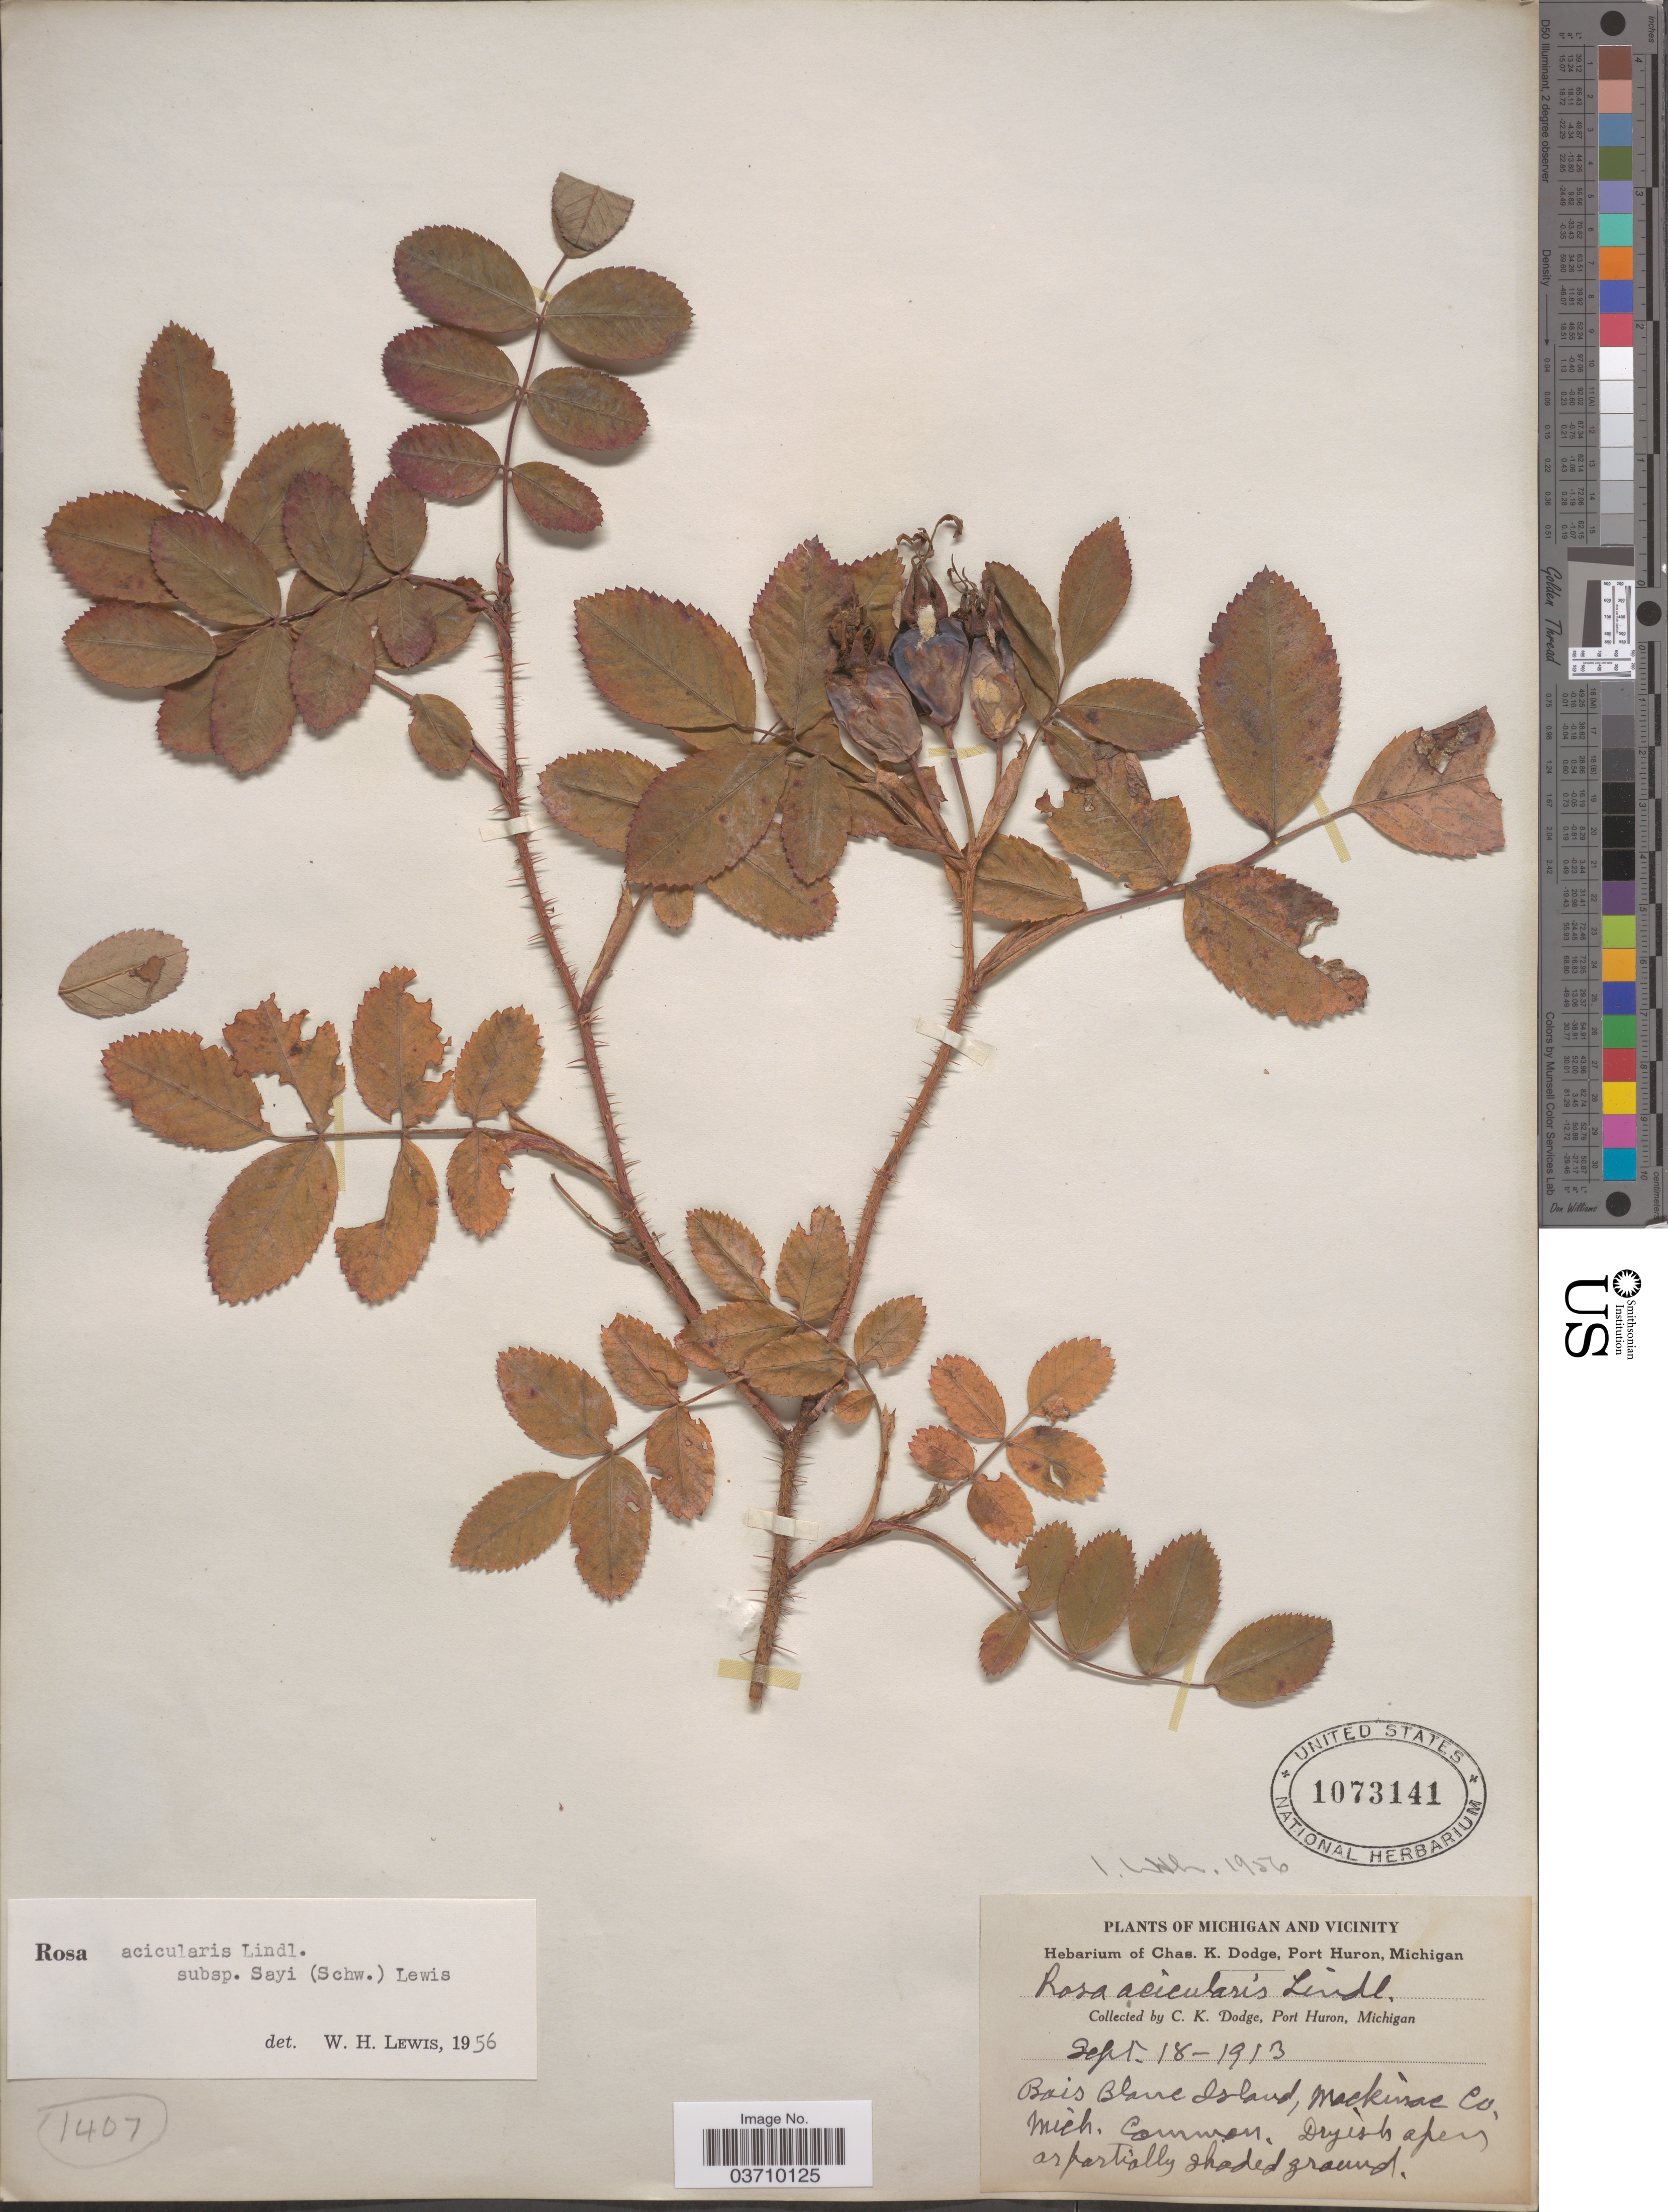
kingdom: Plantae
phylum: Tracheophyta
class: Magnoliopsida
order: Rosales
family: Rosaceae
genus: Rosa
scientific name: Rosa acicularis var. sayi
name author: (Schwein.) Rehder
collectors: C. K. Dodge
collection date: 1913-09-18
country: United States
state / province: Michigan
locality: Michigan and Vicinity. Bois Blanc Island, Mackinac Co.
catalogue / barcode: US 1073141